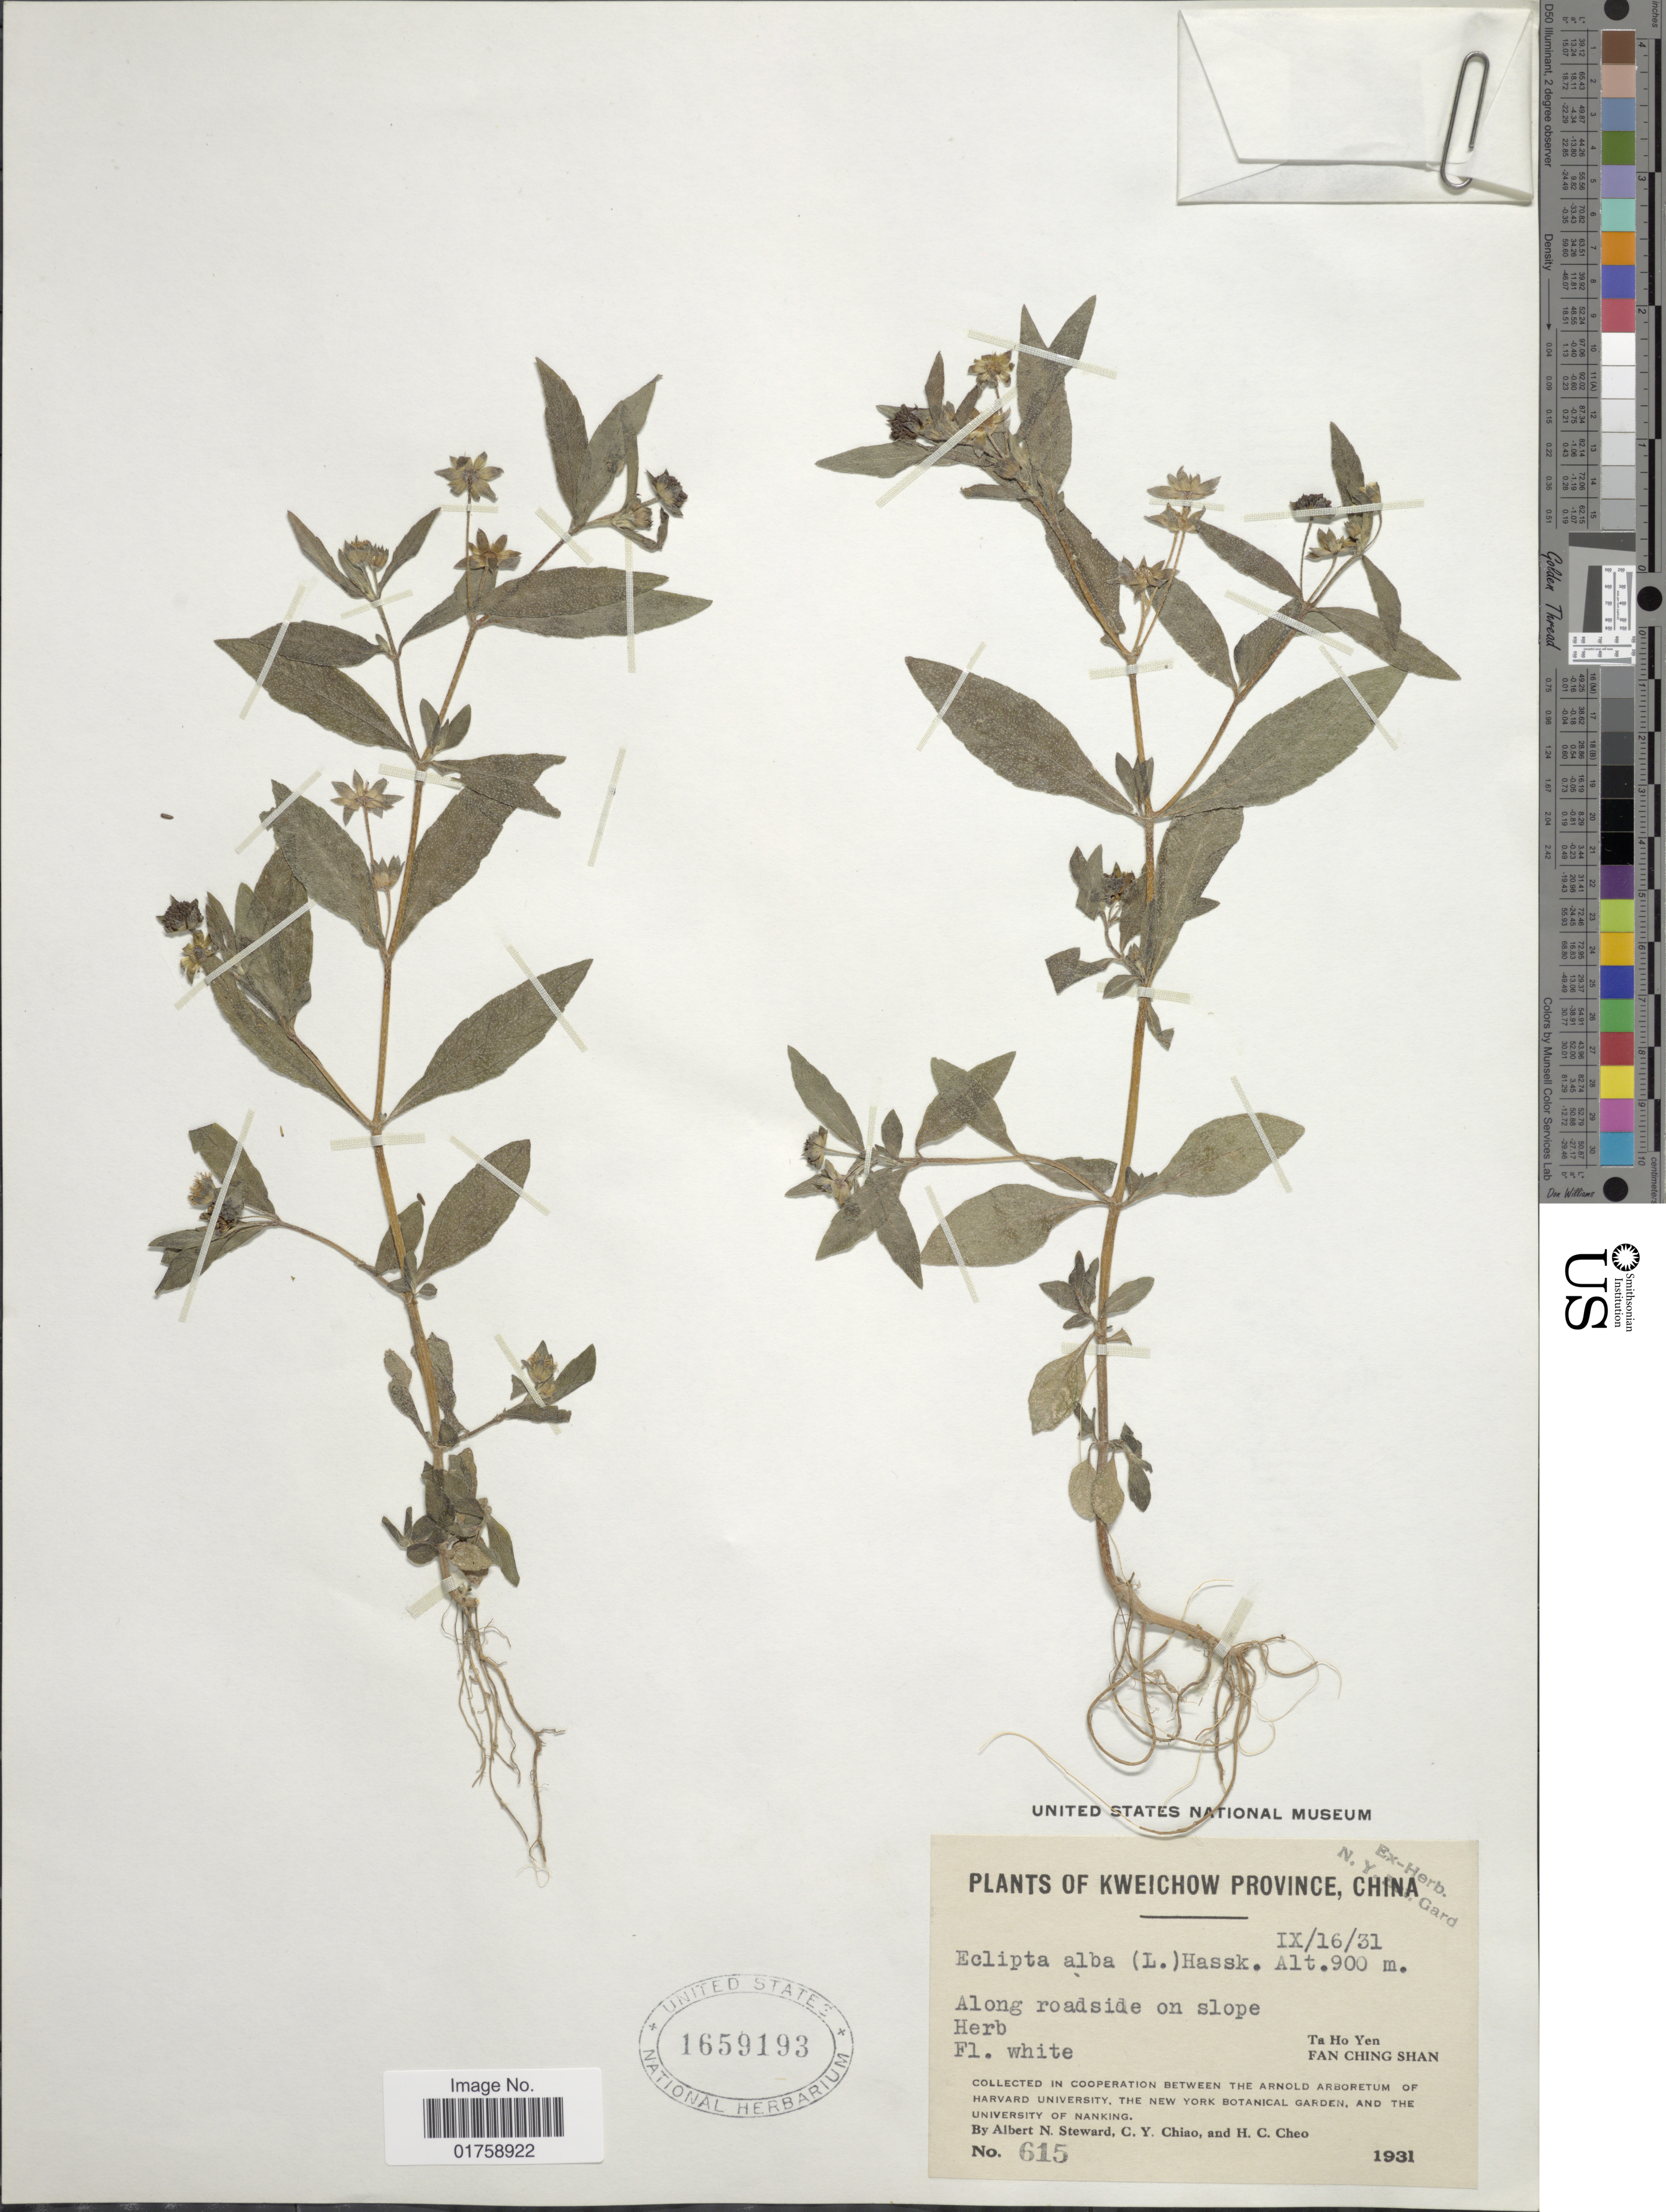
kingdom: Plantae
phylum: Tracheophyta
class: Magnoliopsida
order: Asterales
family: Asteraceae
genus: Eclipta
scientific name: Eclipta prostrata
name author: (L.) L.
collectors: A. N. Steward, C. Y. Chiao & H. Cheo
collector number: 615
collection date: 1931-09-16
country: China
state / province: Guizhou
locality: Kweichow Province, China. Along roadside on slope. Ta Ho yen. Fan Ching Shan.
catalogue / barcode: US 1659193